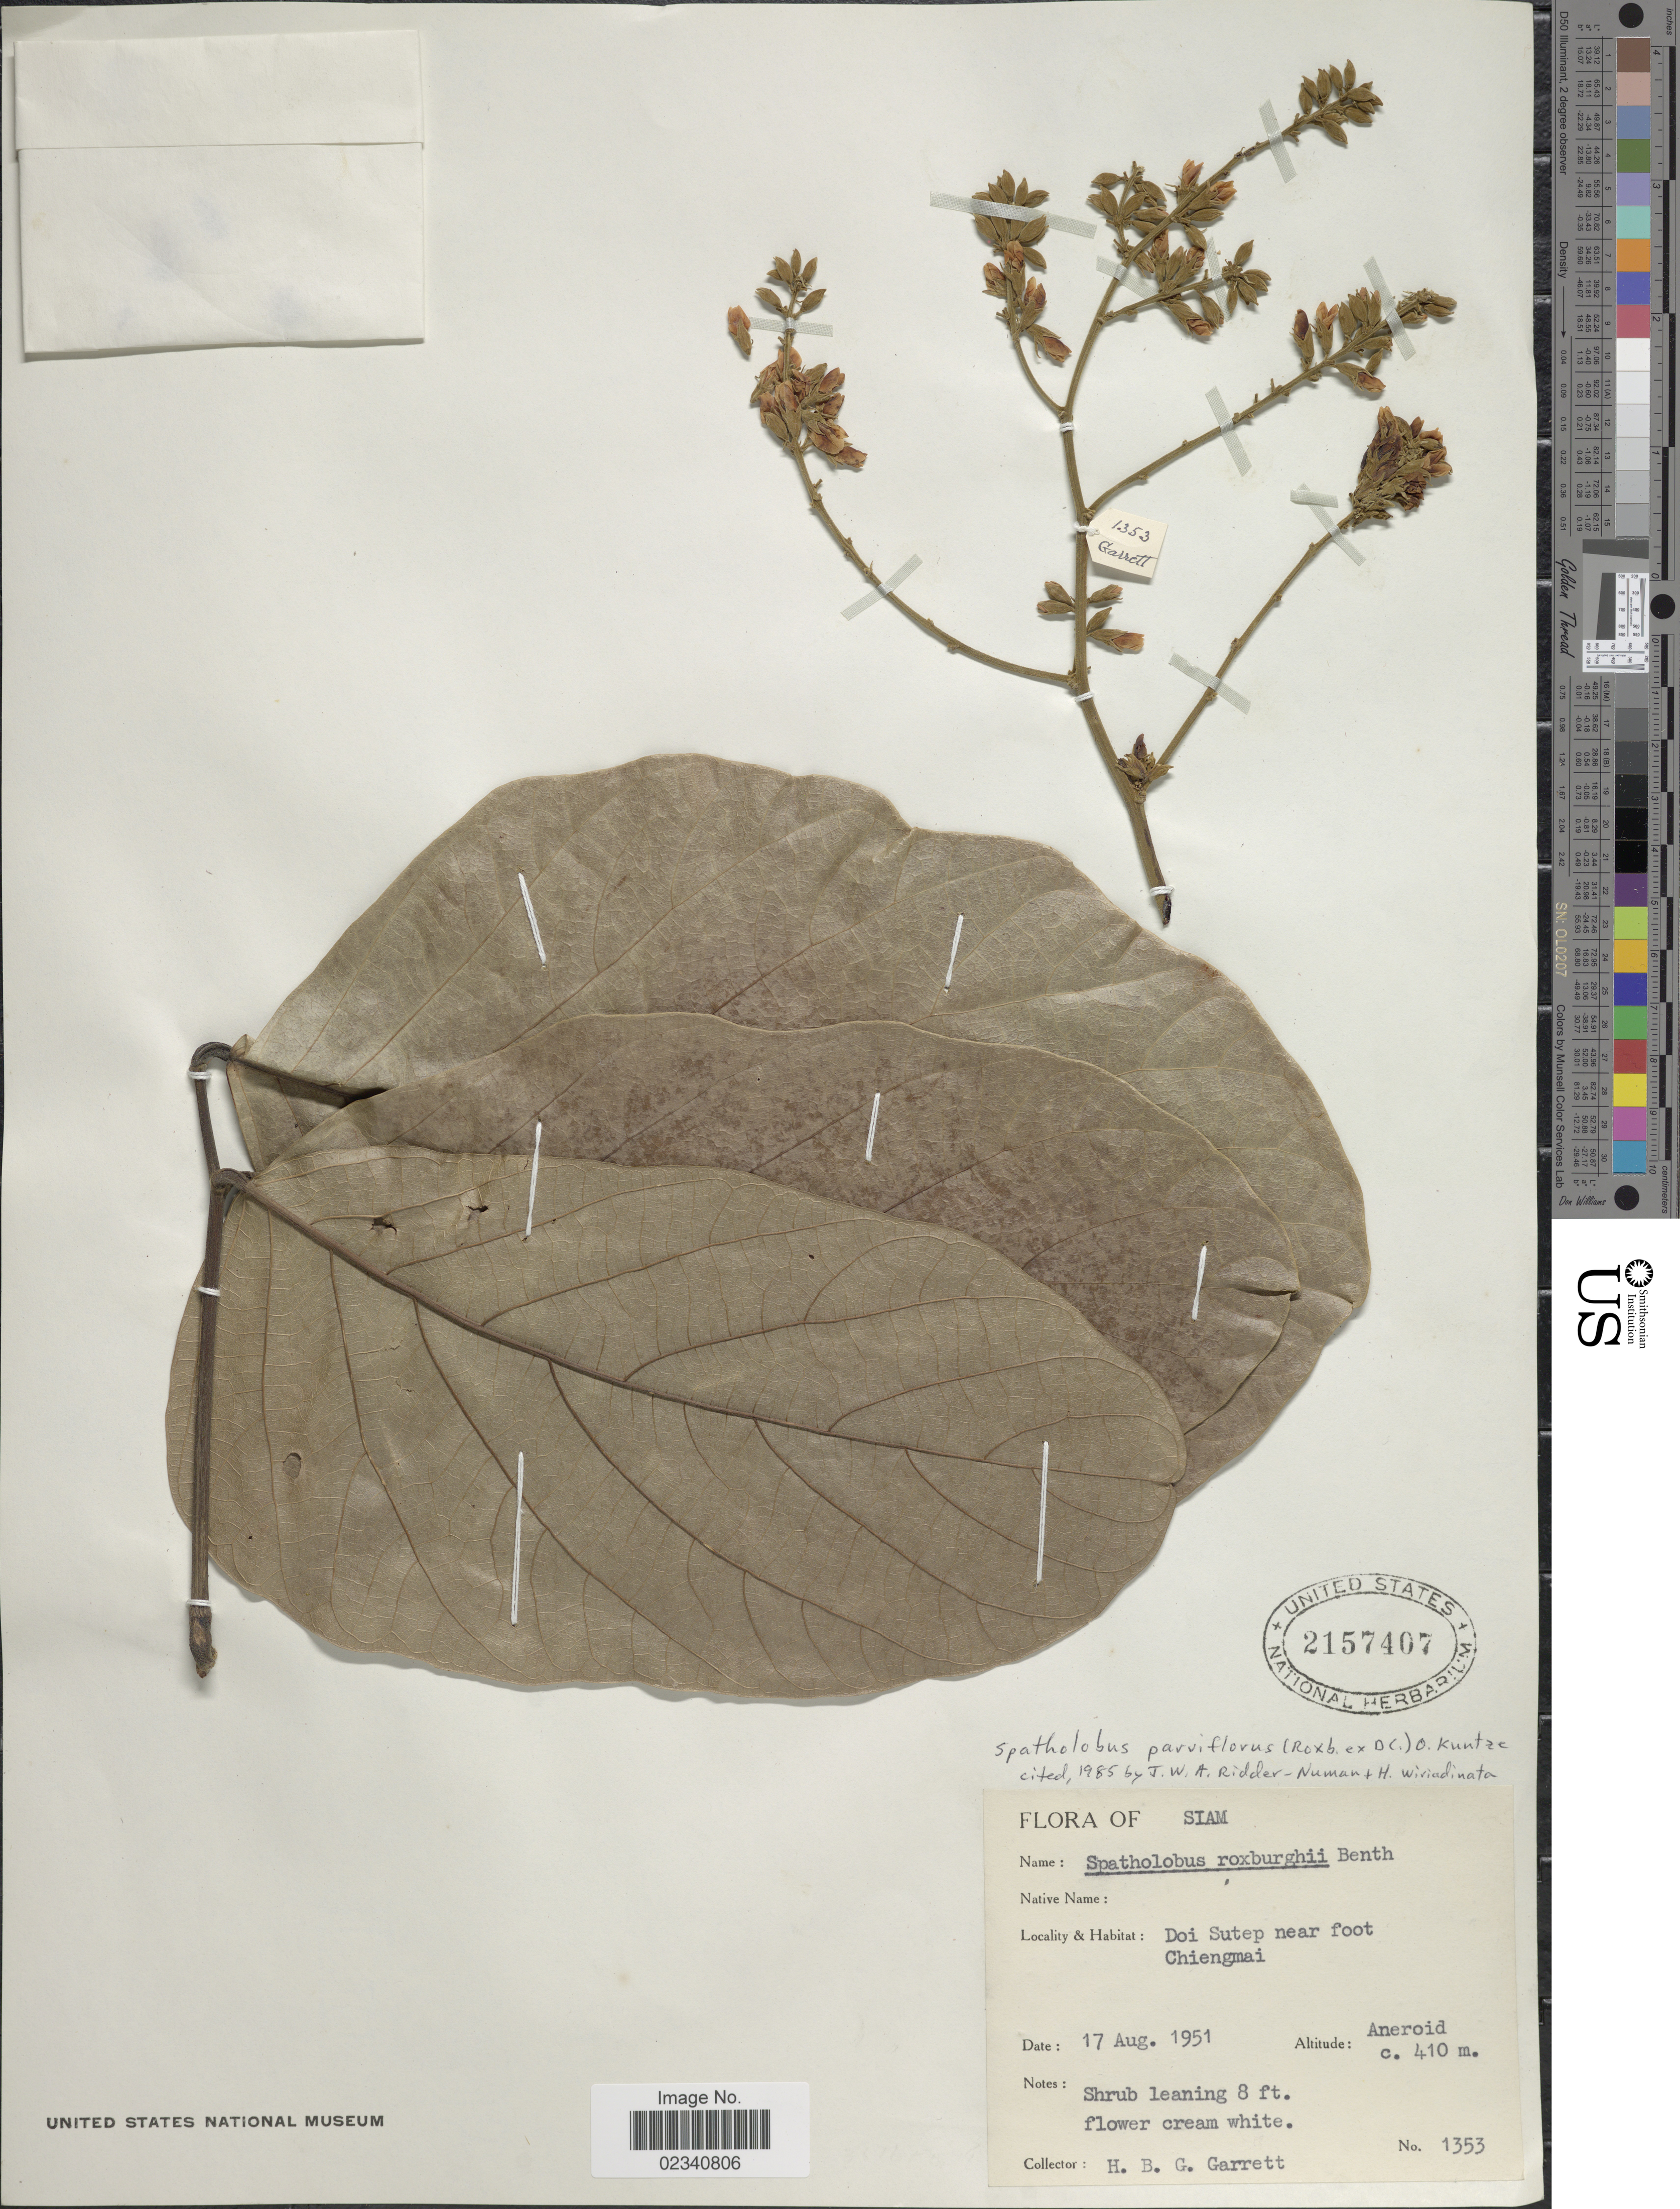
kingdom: Plantae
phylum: Tracheophyta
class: Magnoliopsida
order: Fabales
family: Fabaceae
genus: Spatholobus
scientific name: Spatholobus parviflorus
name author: (Roxb. ex G. Don) Kuntze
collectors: H. Garrett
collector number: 1353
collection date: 1951-08-17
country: Thailand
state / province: Chiang Mai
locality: Siam, doi Sutep near foot Chiengmai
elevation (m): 410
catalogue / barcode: US 2157407